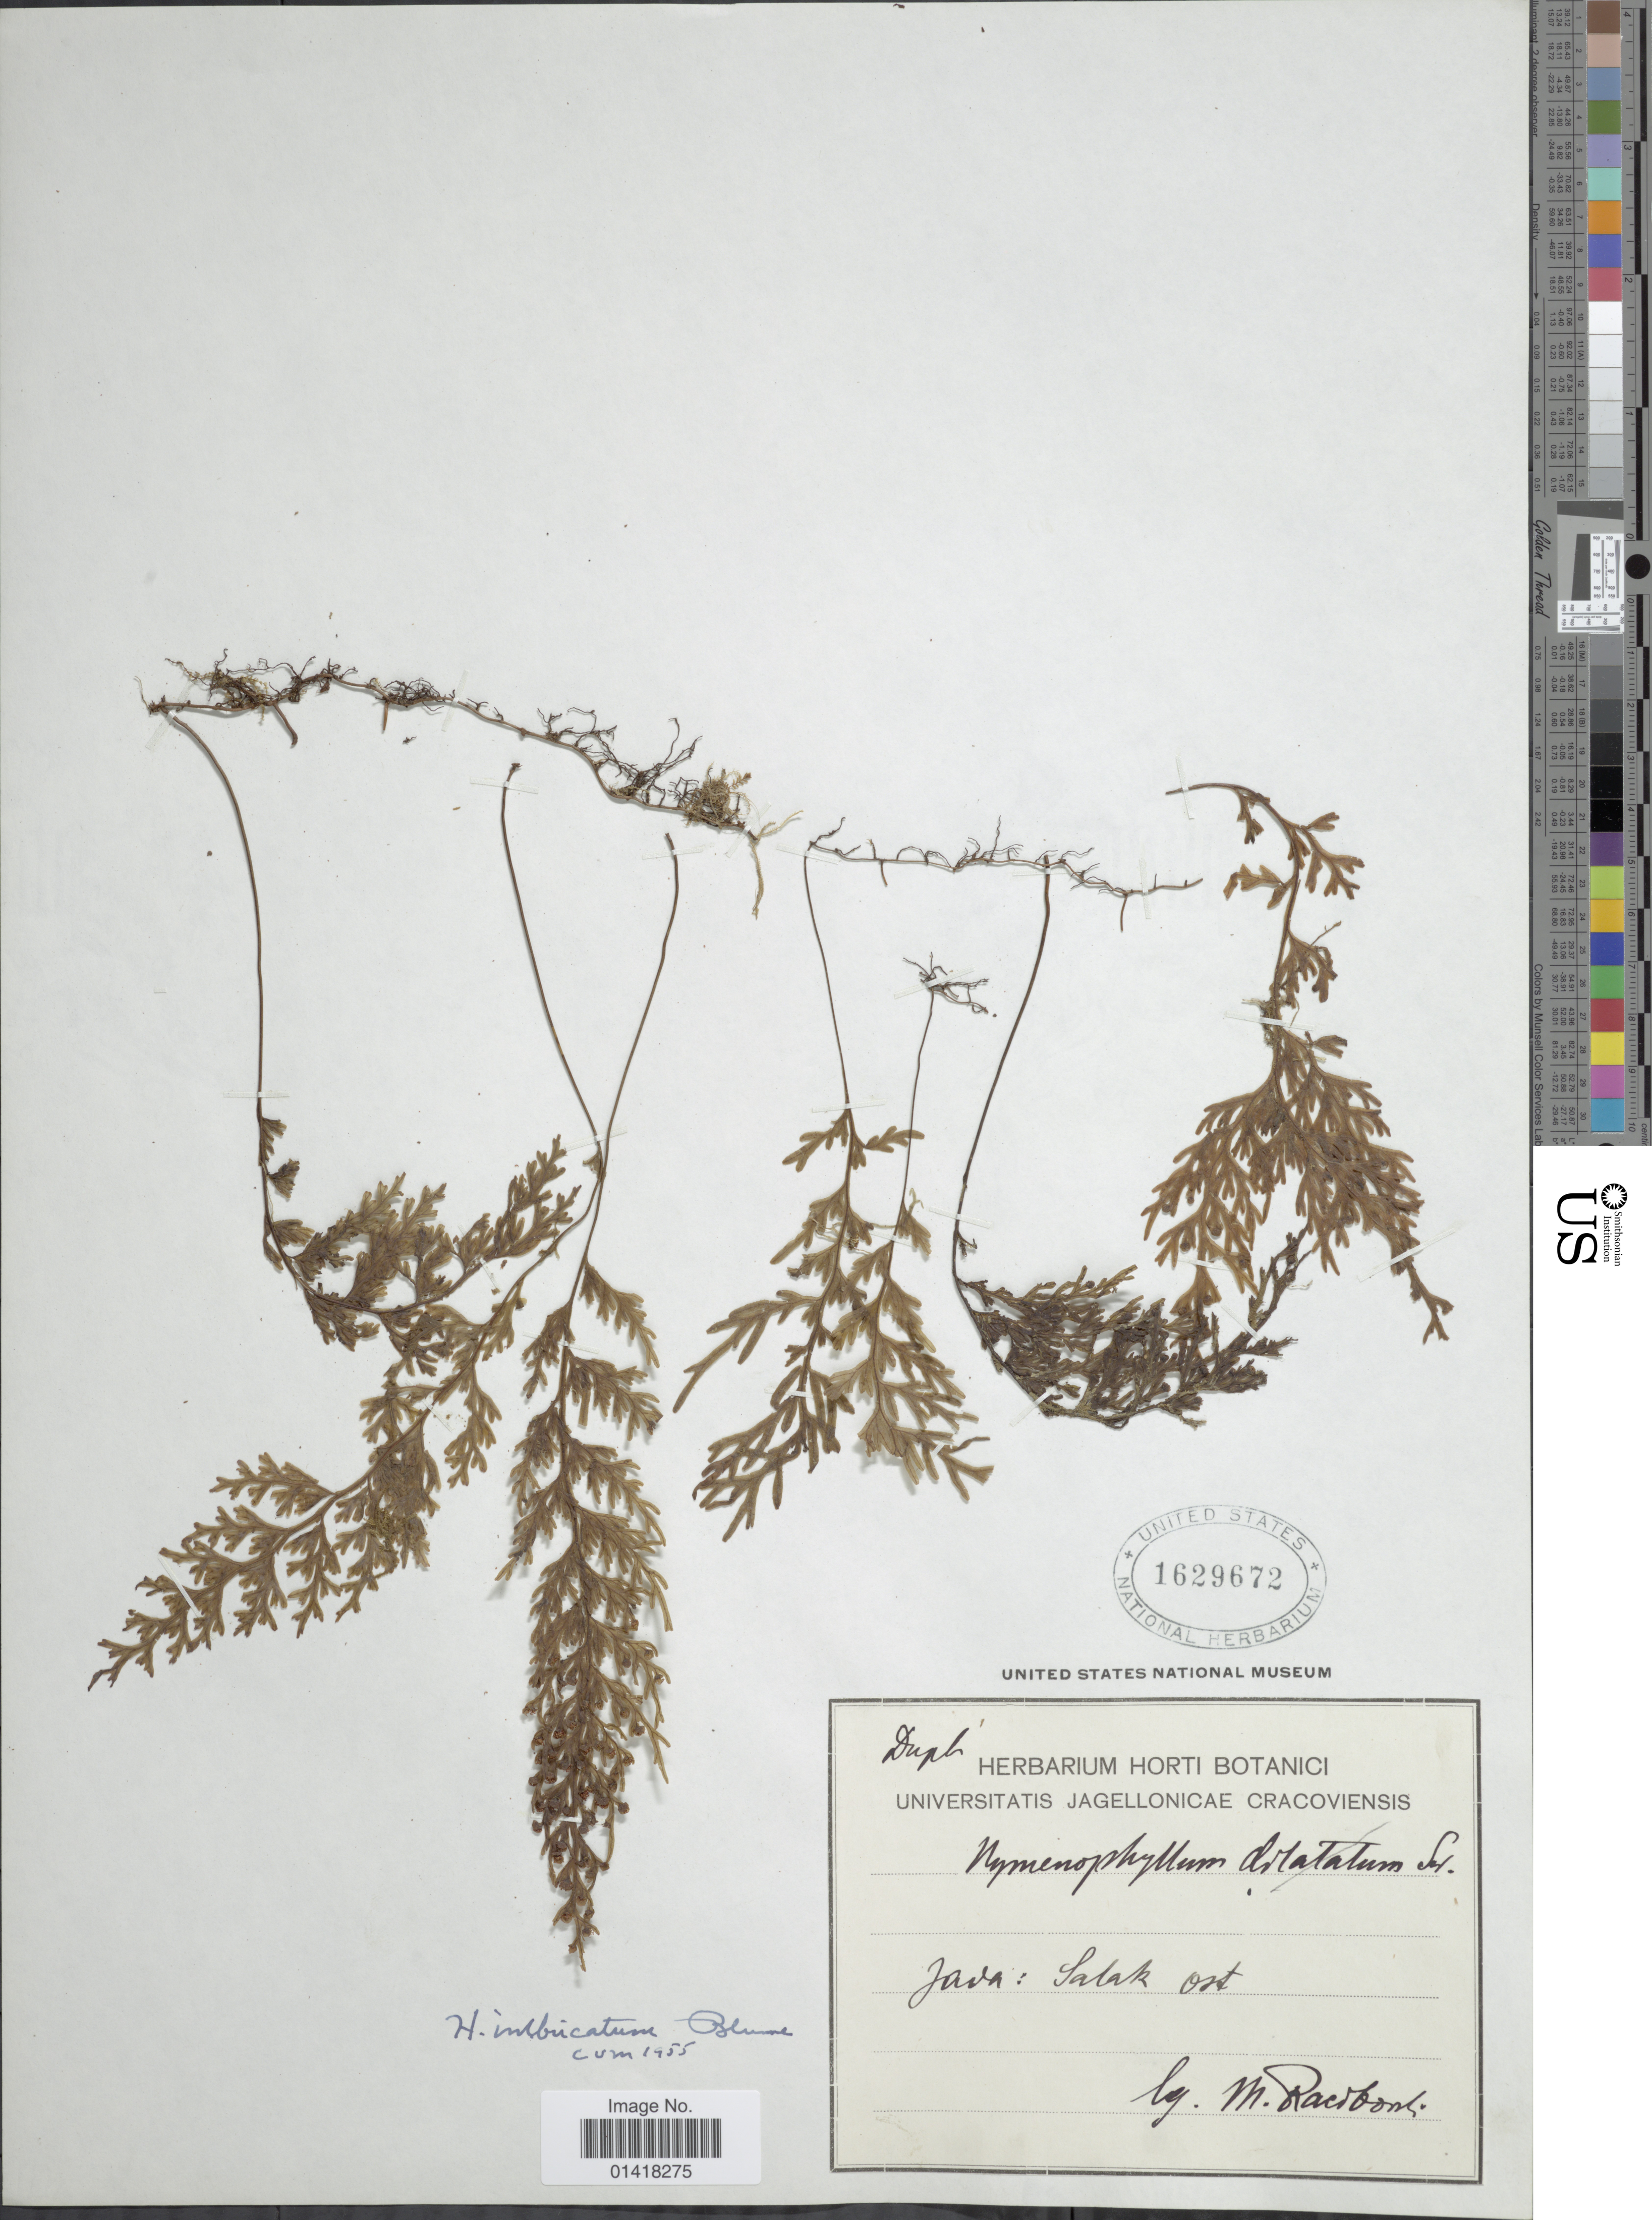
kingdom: Plantae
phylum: Tracheophyta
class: Polypodiopsida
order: Hymenophyllales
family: Hymenophyllaceae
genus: Hymenophyllum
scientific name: Hymenophyllum imbricatum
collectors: M. Raciborski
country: Indonesia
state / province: Java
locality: Salak Ost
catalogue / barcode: US 1629672